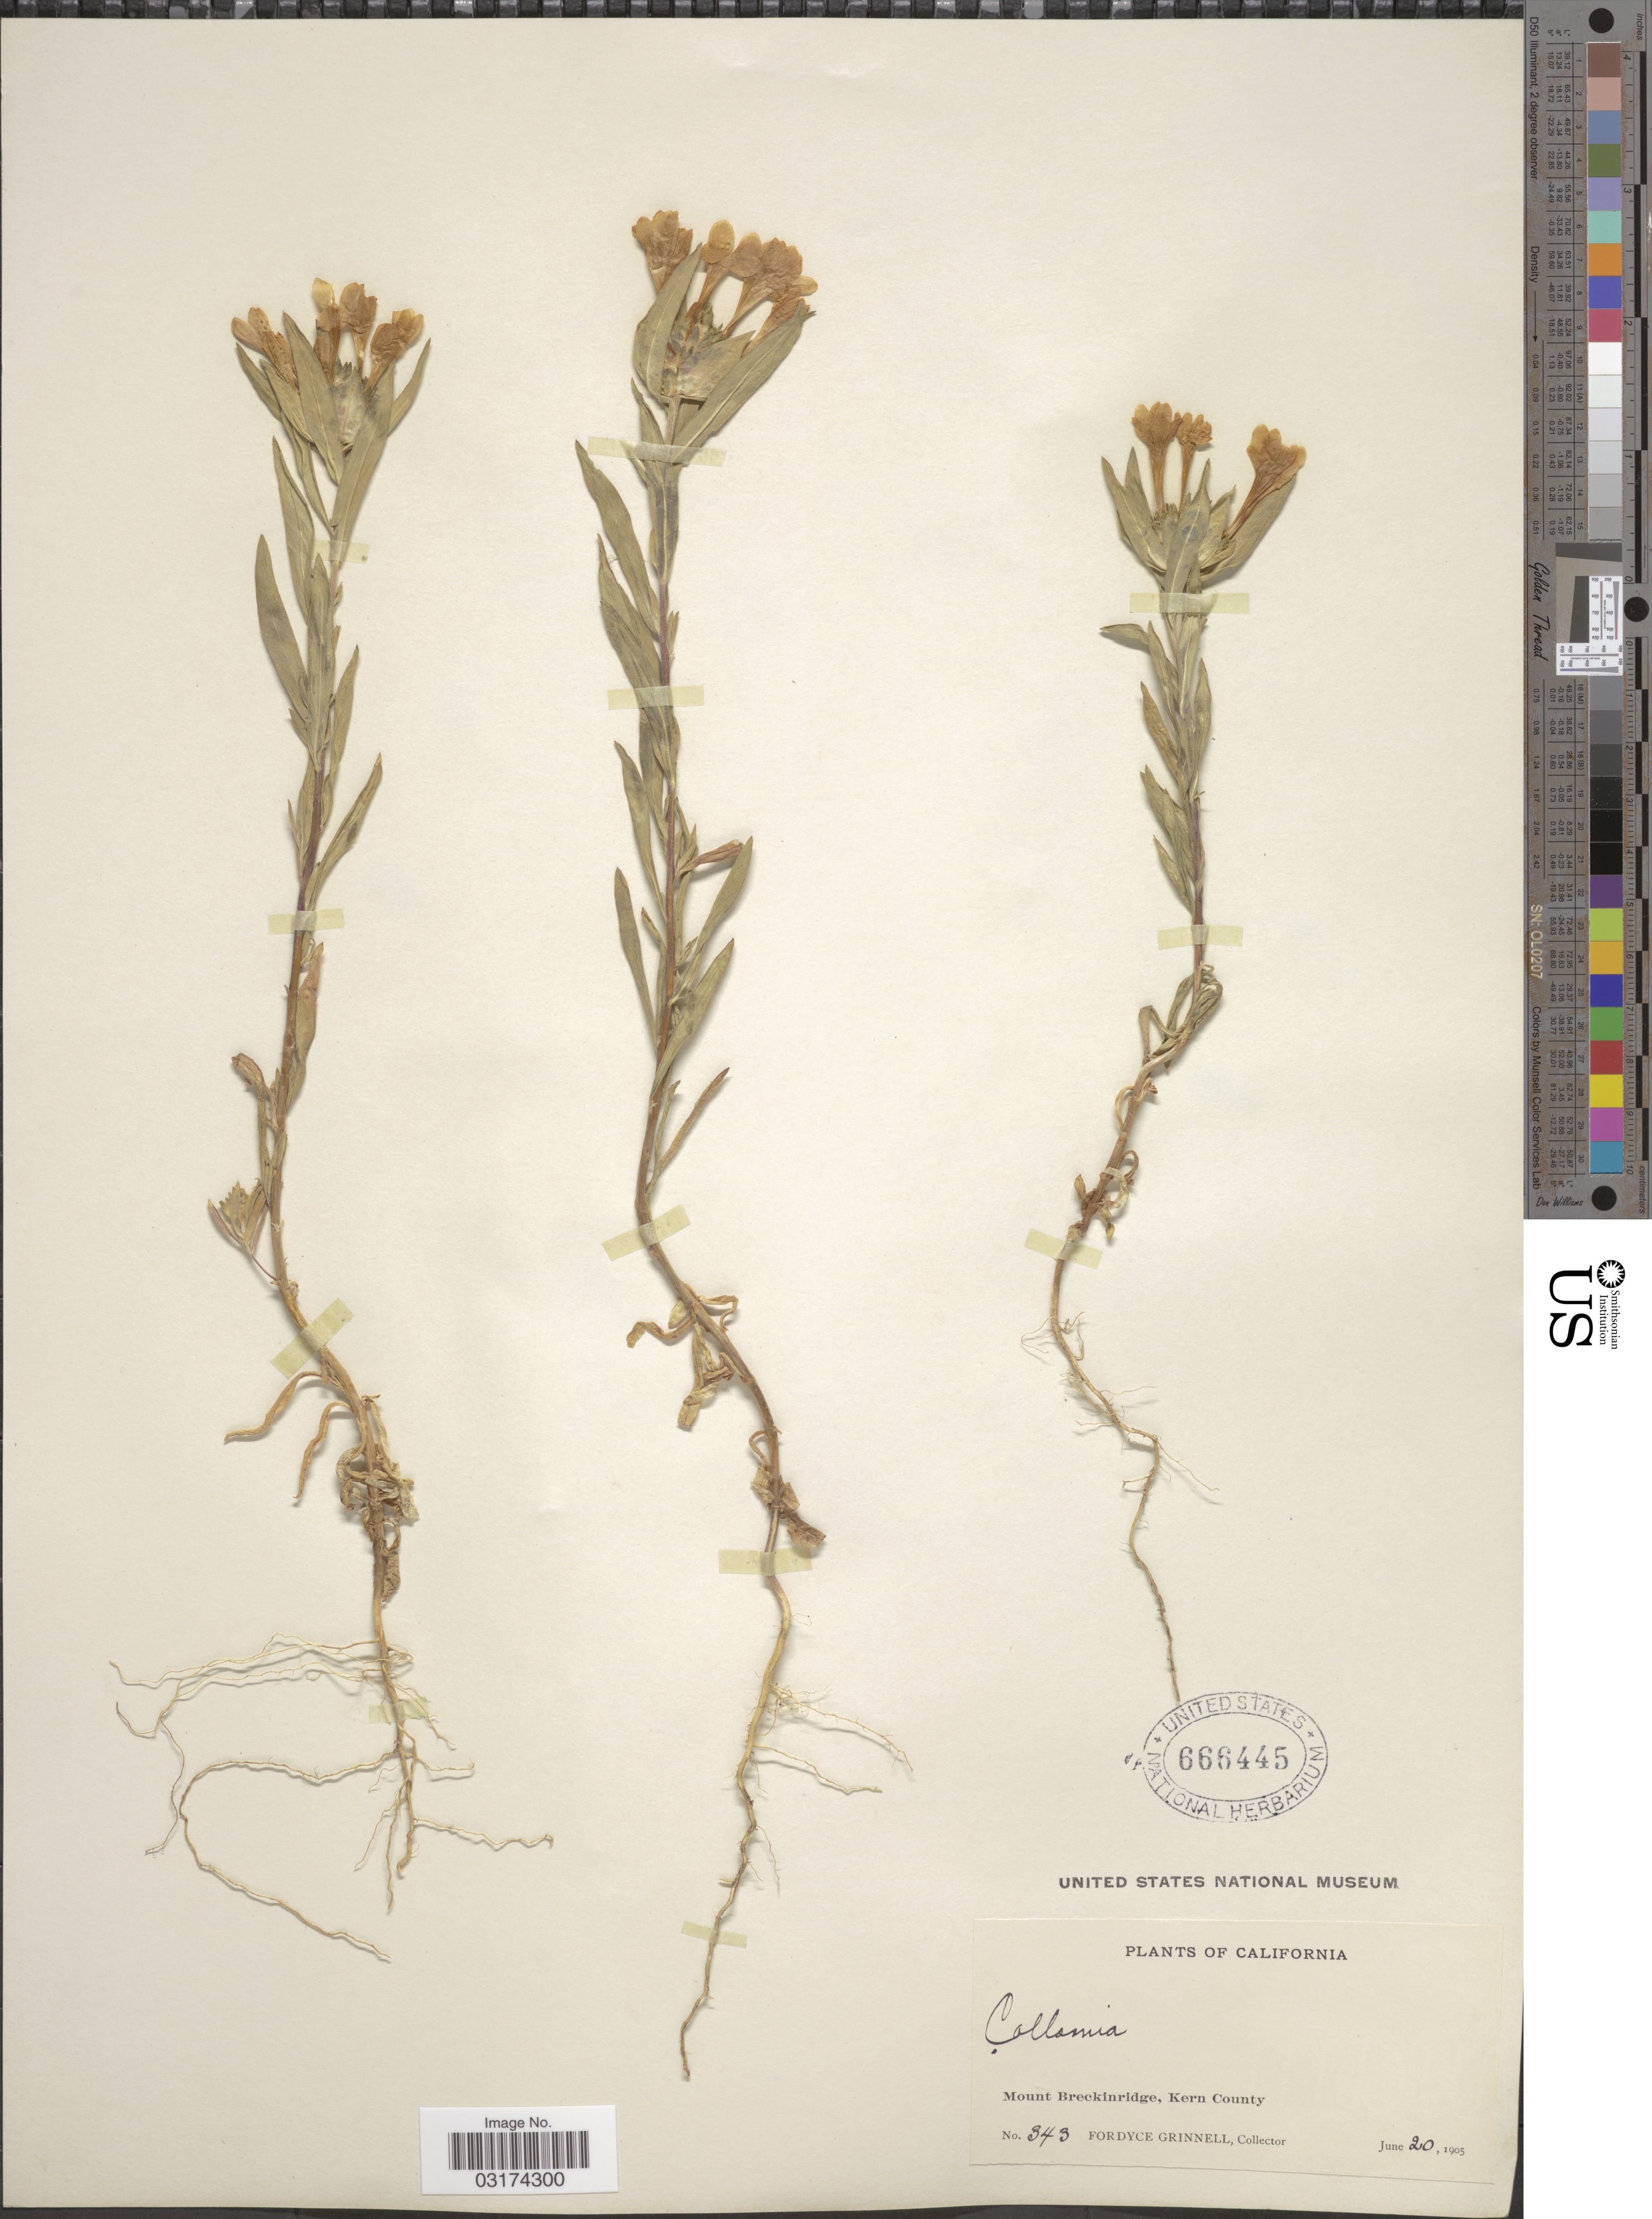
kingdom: Plantae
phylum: Tracheophyta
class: Magnoliopsida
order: Ericales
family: Polemoniaceae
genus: Collomia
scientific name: Collomia grandiflora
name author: Douglas ex Lindl.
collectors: F. Grinnell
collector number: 343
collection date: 1905-06-20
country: United States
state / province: California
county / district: Kern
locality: Mount Breckinridge, Kern County.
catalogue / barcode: US 666445